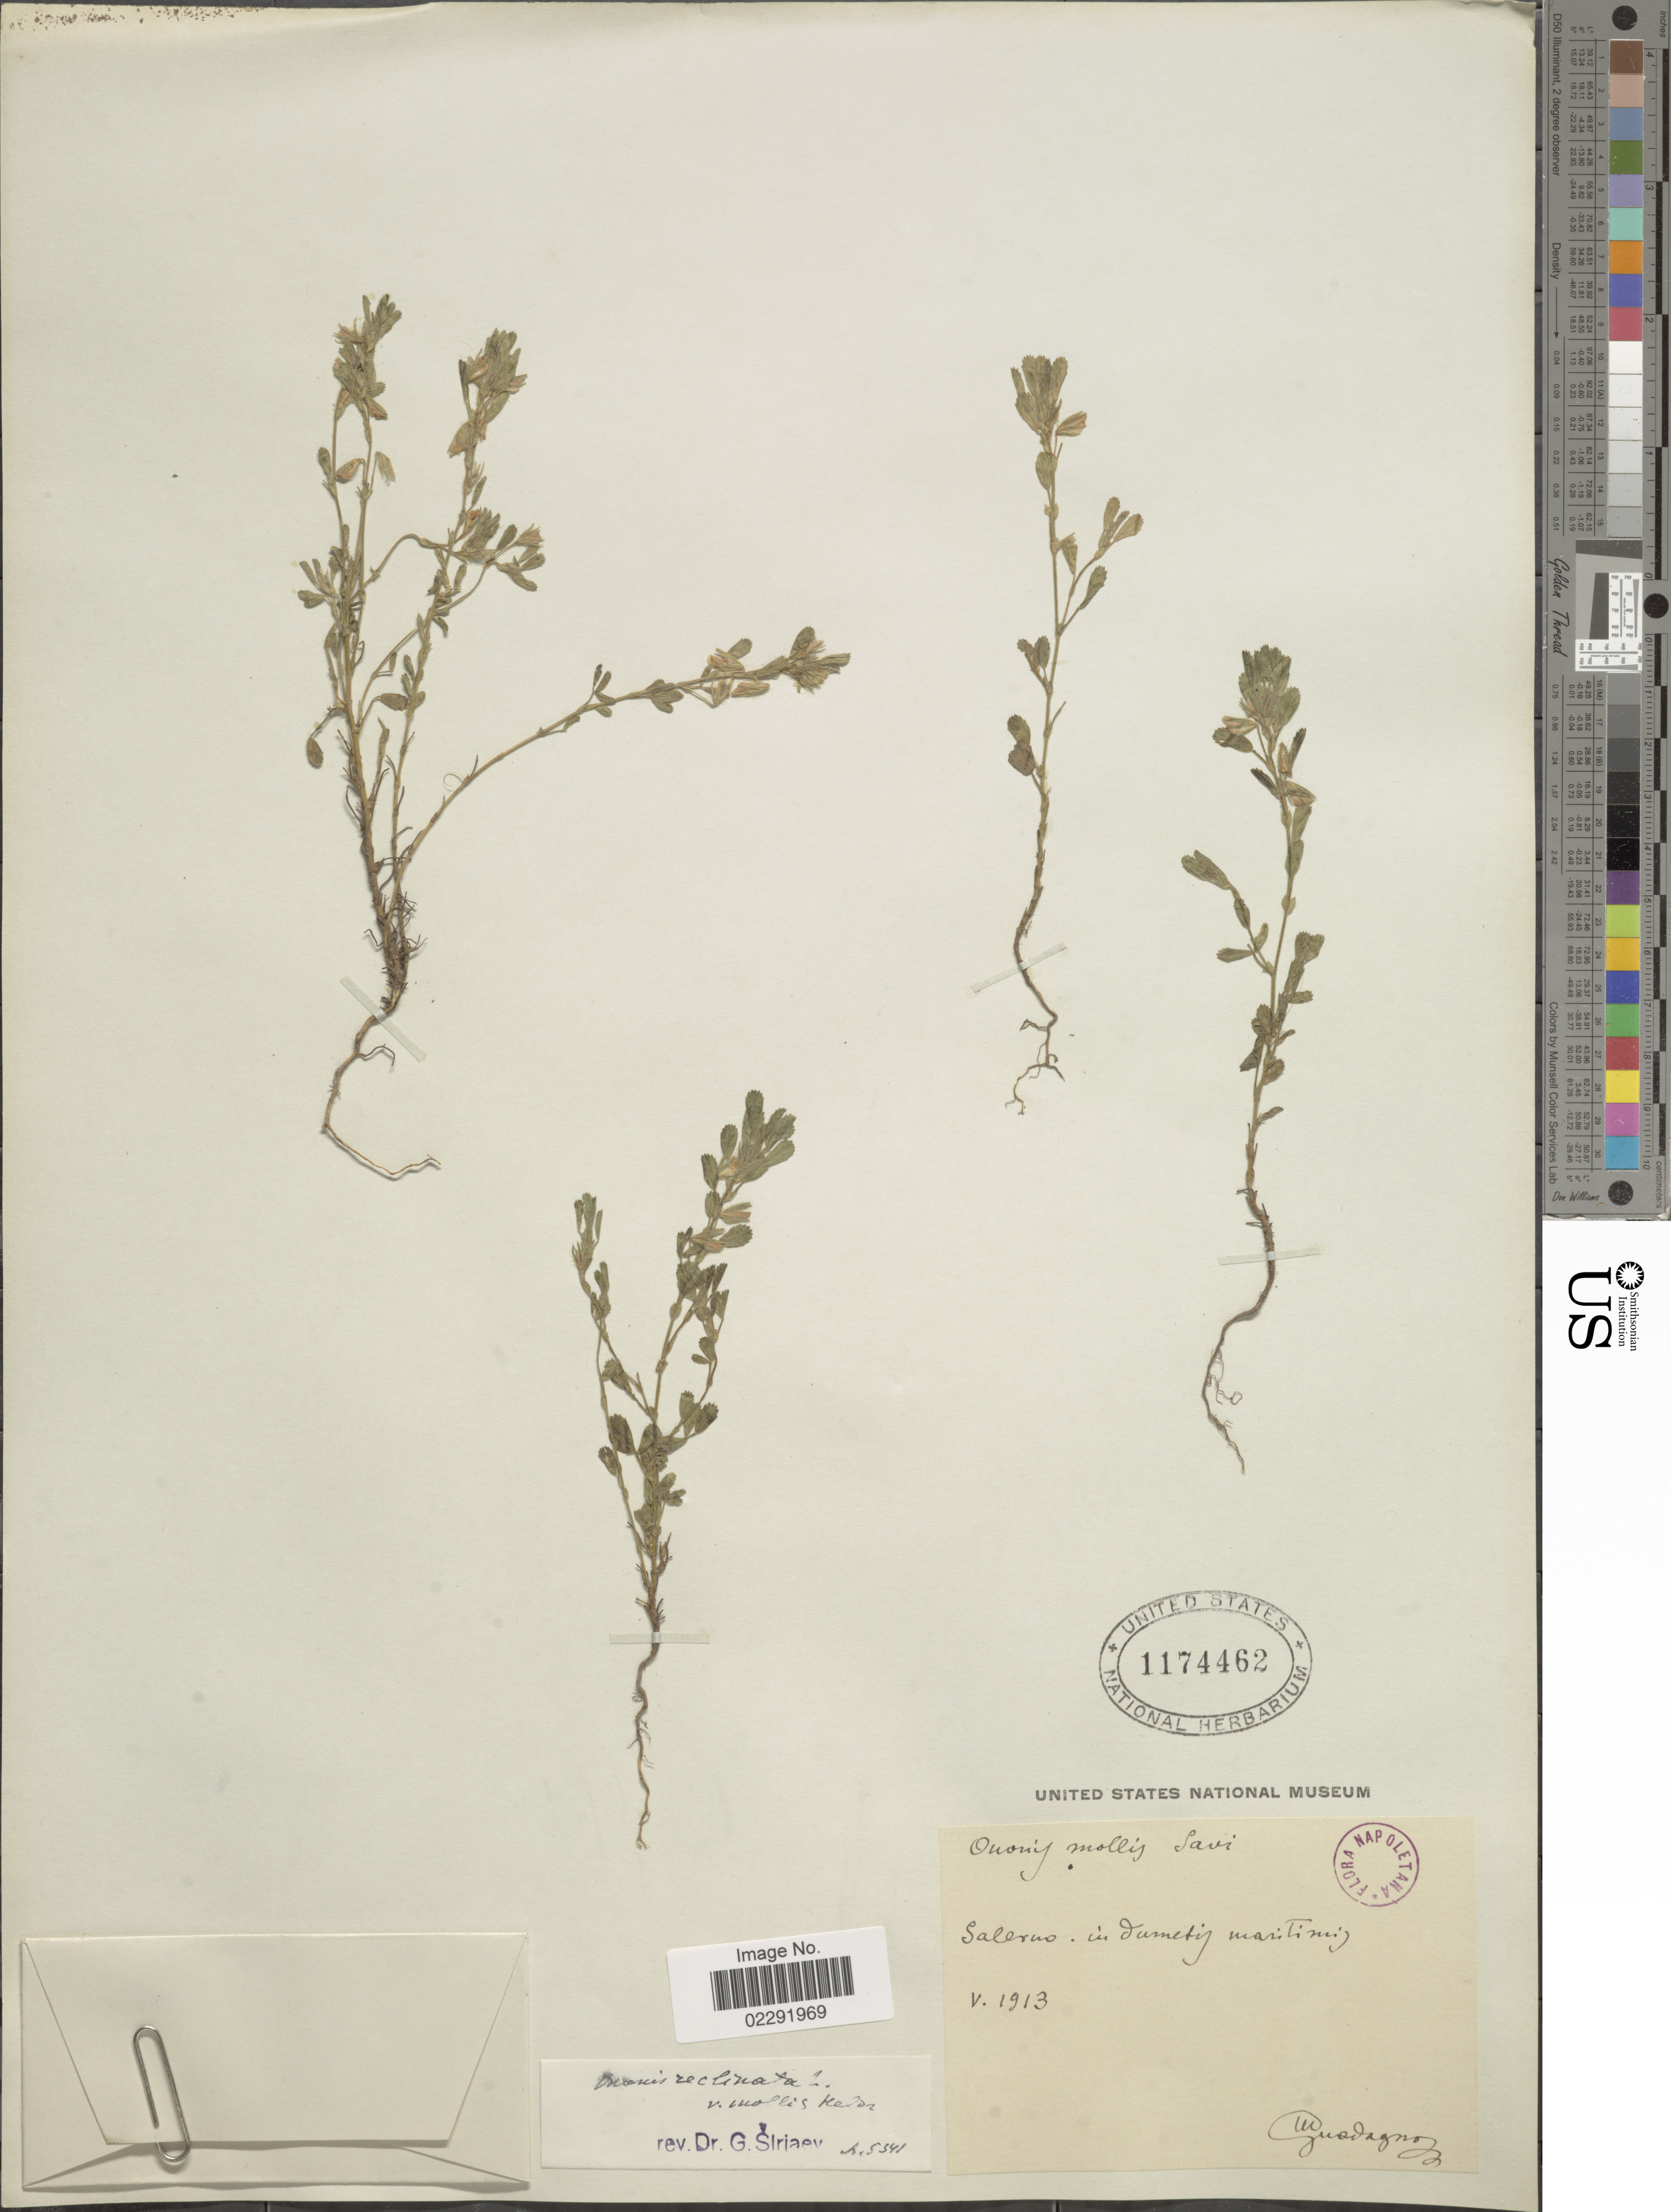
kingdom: Plantae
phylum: Tracheophyta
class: Magnoliopsida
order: Fabales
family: Fabaceae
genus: Ononis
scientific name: Ononis reclinata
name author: L.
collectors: M. Guadagno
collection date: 1913-05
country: Italy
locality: Salerno, in dumetis maritimis, Napoletana.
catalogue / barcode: US 1174462